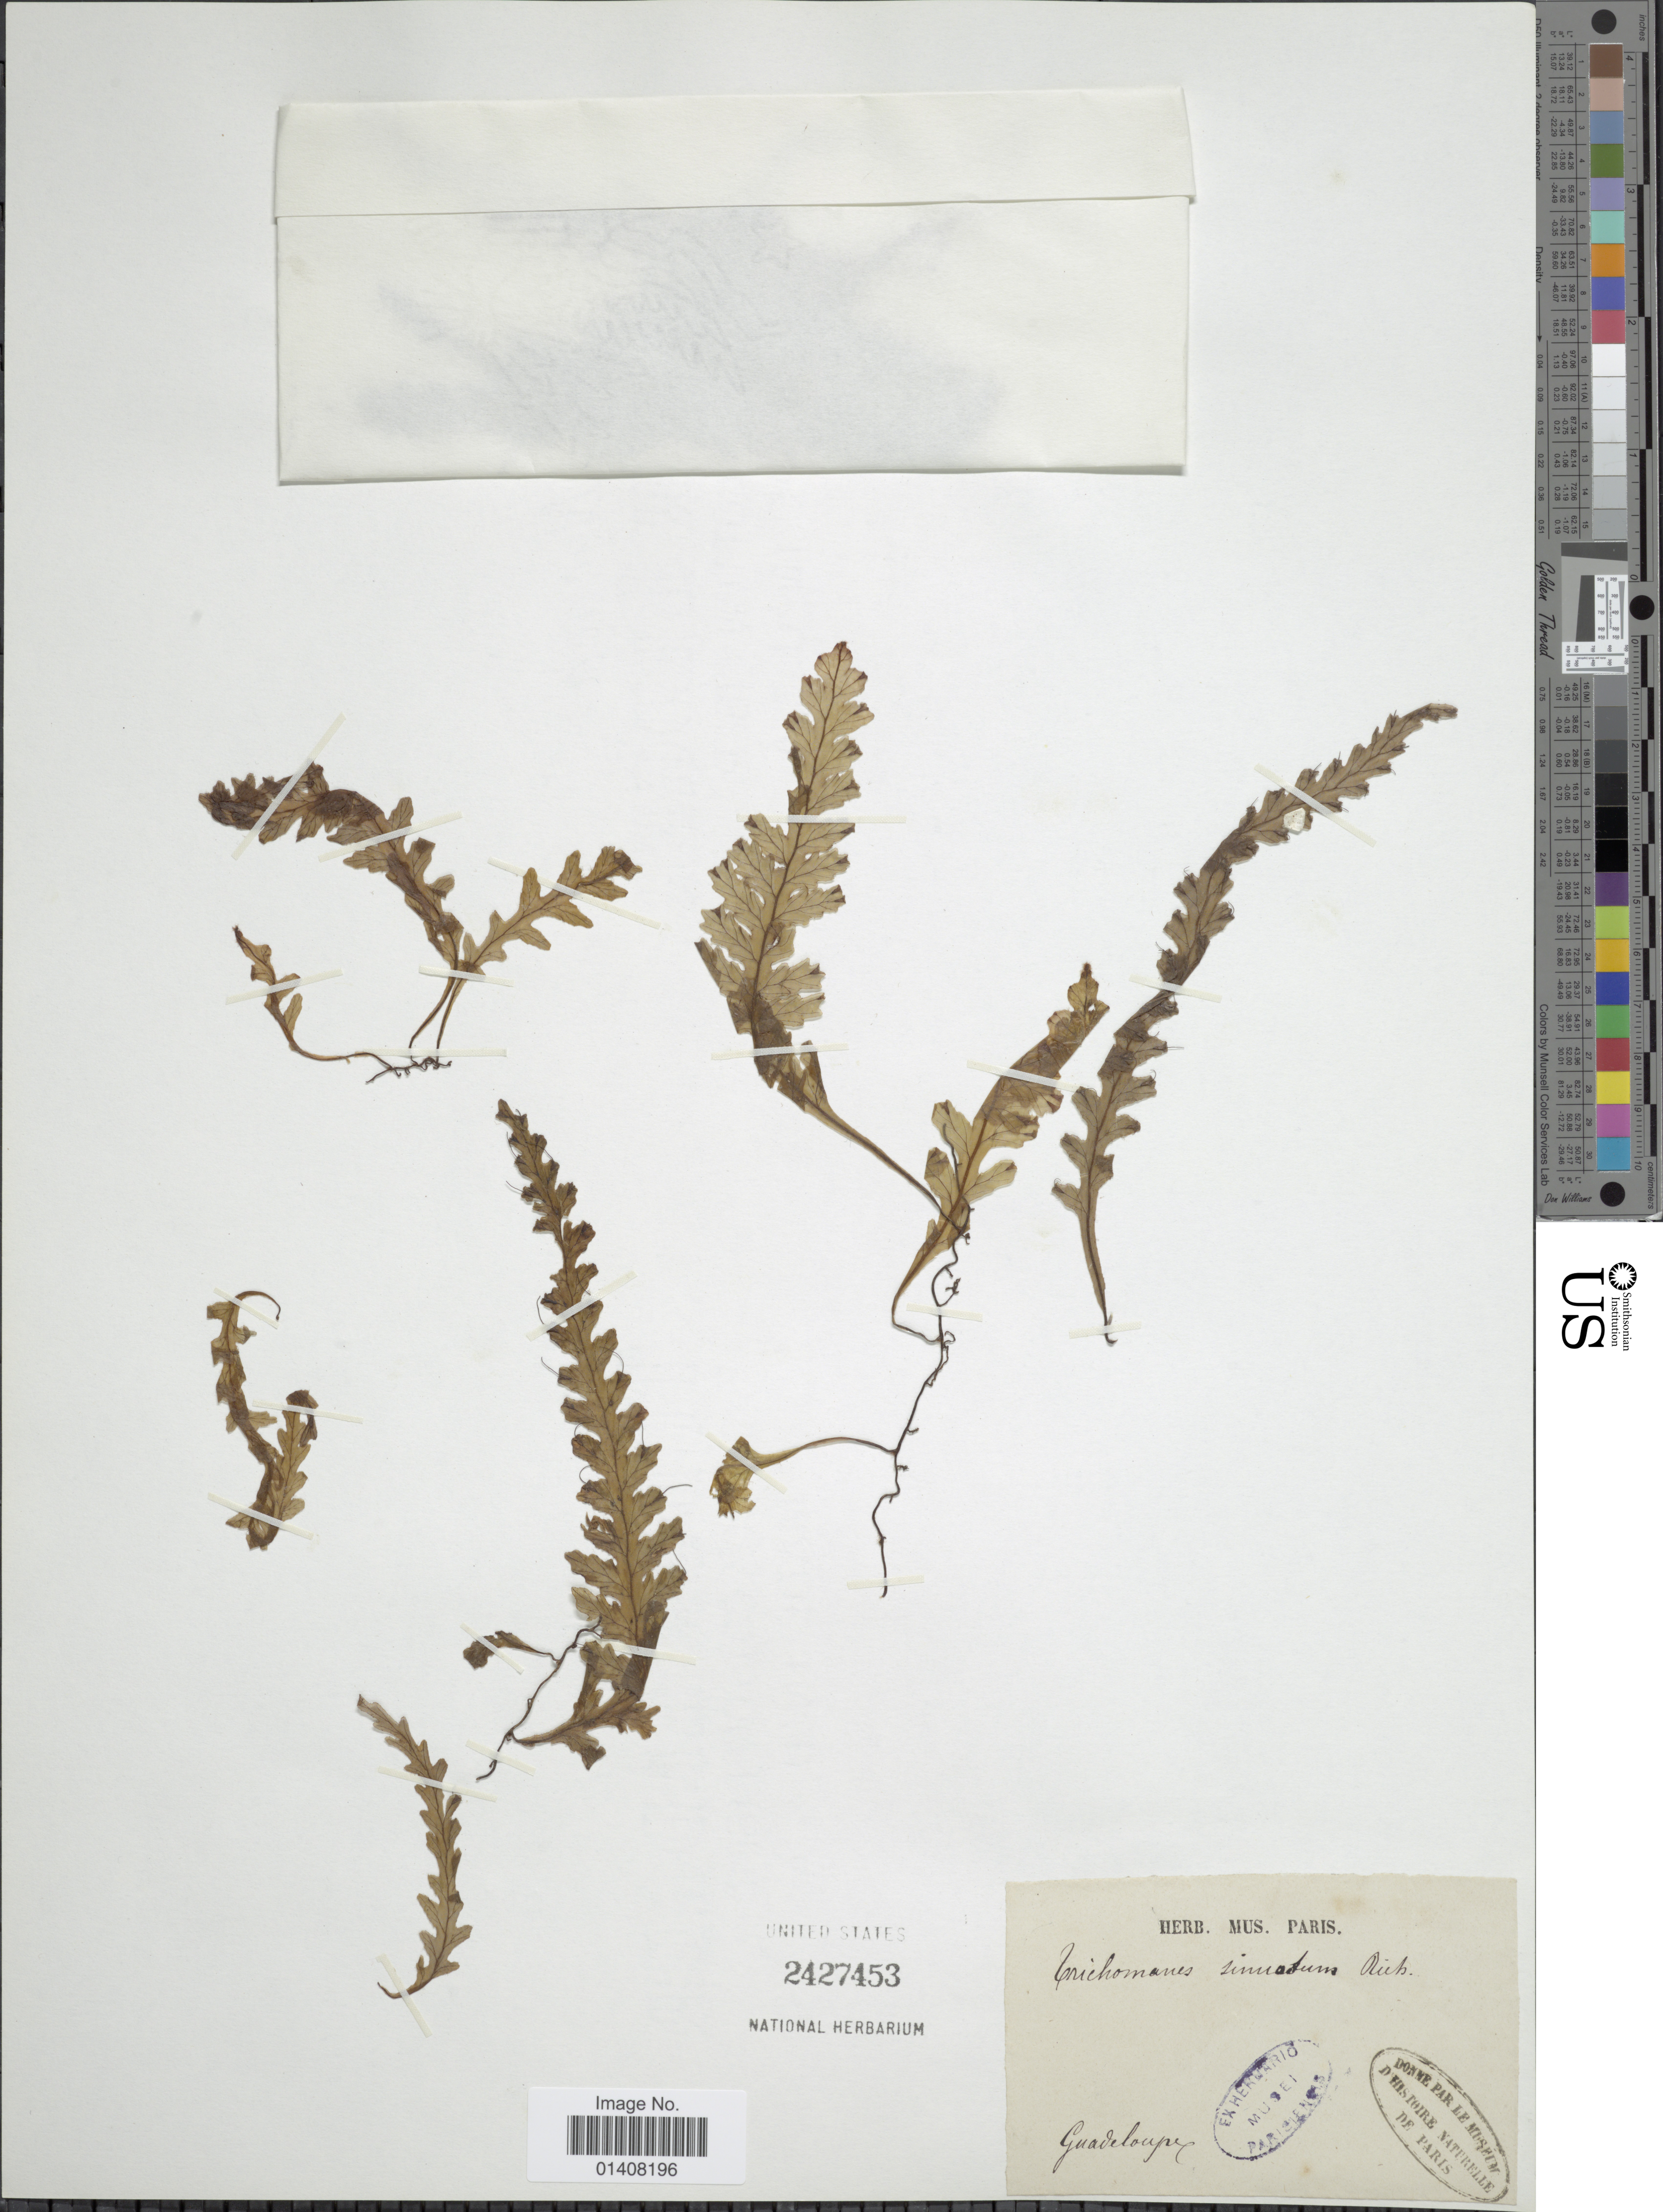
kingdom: Plantae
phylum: Tracheophyta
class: Polypodiopsida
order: Hymenophyllales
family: Hymenophyllaceae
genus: Trichomanes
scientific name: Trichomanes polypodioides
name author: L.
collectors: ex herb. Mus. Paris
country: Guadeloupe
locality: Guadeloupe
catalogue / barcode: US 2427453